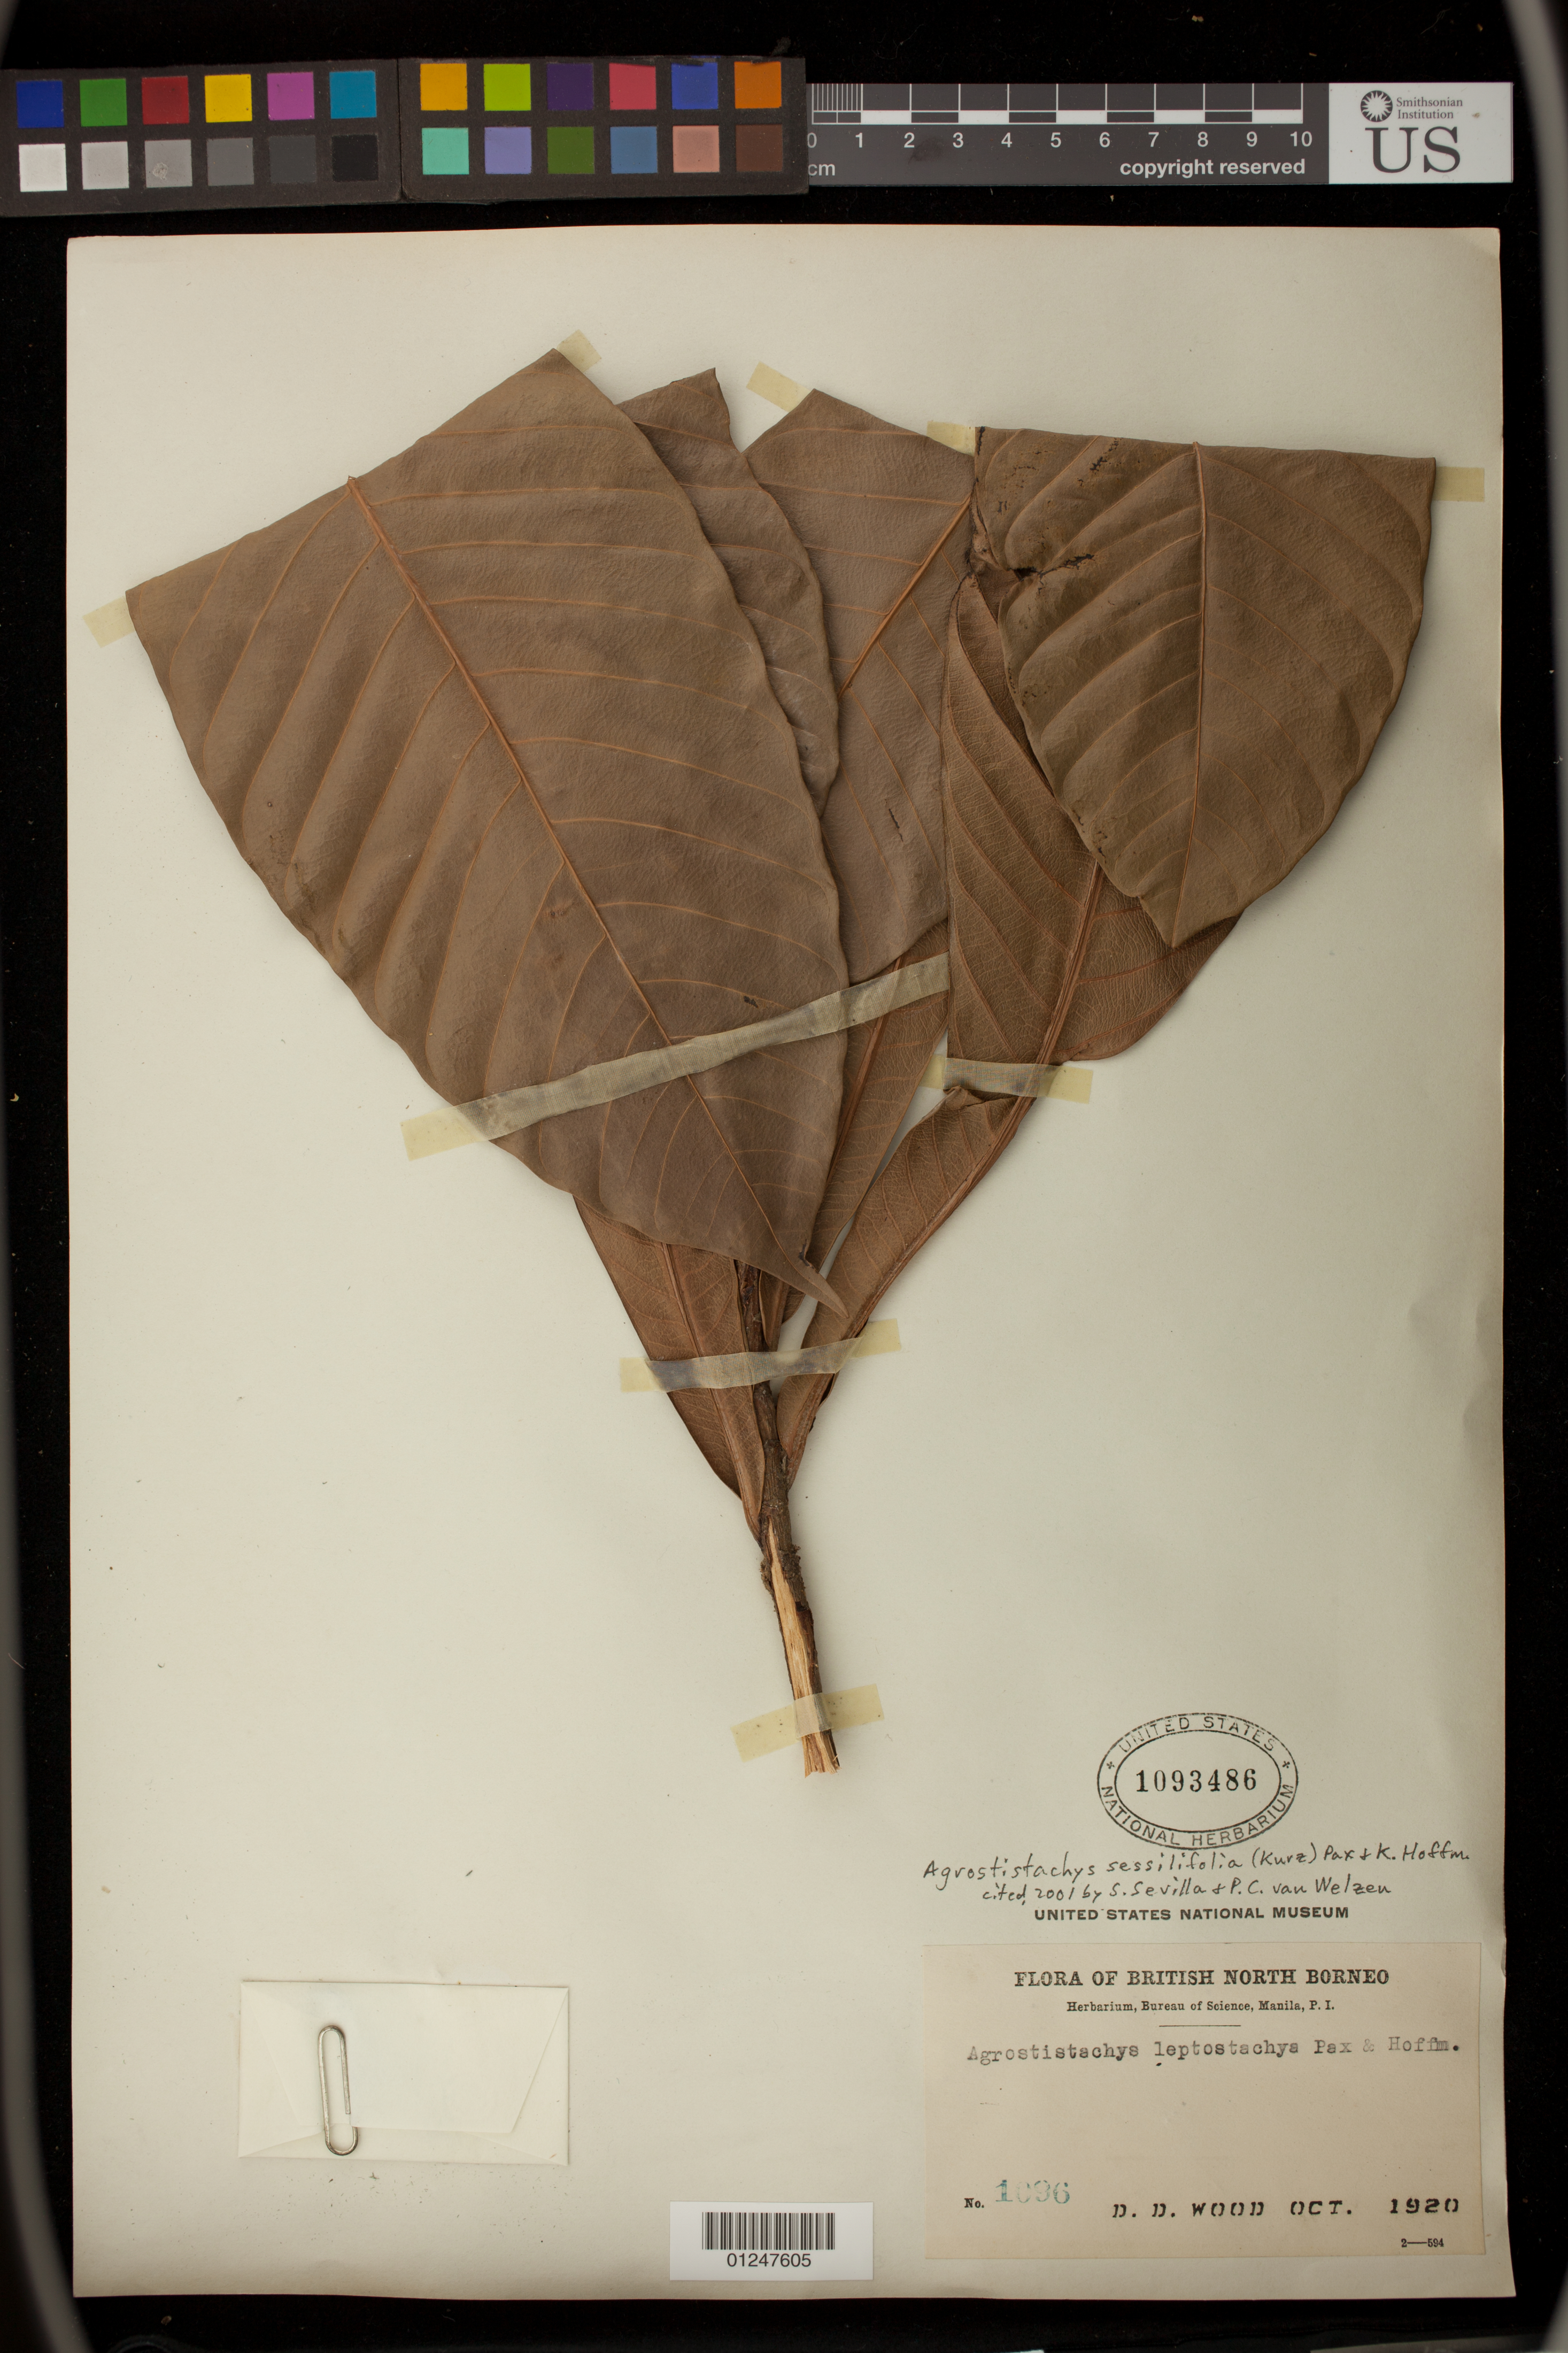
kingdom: Plantae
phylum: Tracheophyta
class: Magnoliopsida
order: Malpighiales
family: Euphorbiaceae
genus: Agrostistachys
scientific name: Agrostistachys sessilifolia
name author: (Kurz) Pax & K. Hoffm.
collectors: D. Wood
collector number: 1086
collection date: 1920-10-01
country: Malaysia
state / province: Sabah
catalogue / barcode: US 1093486